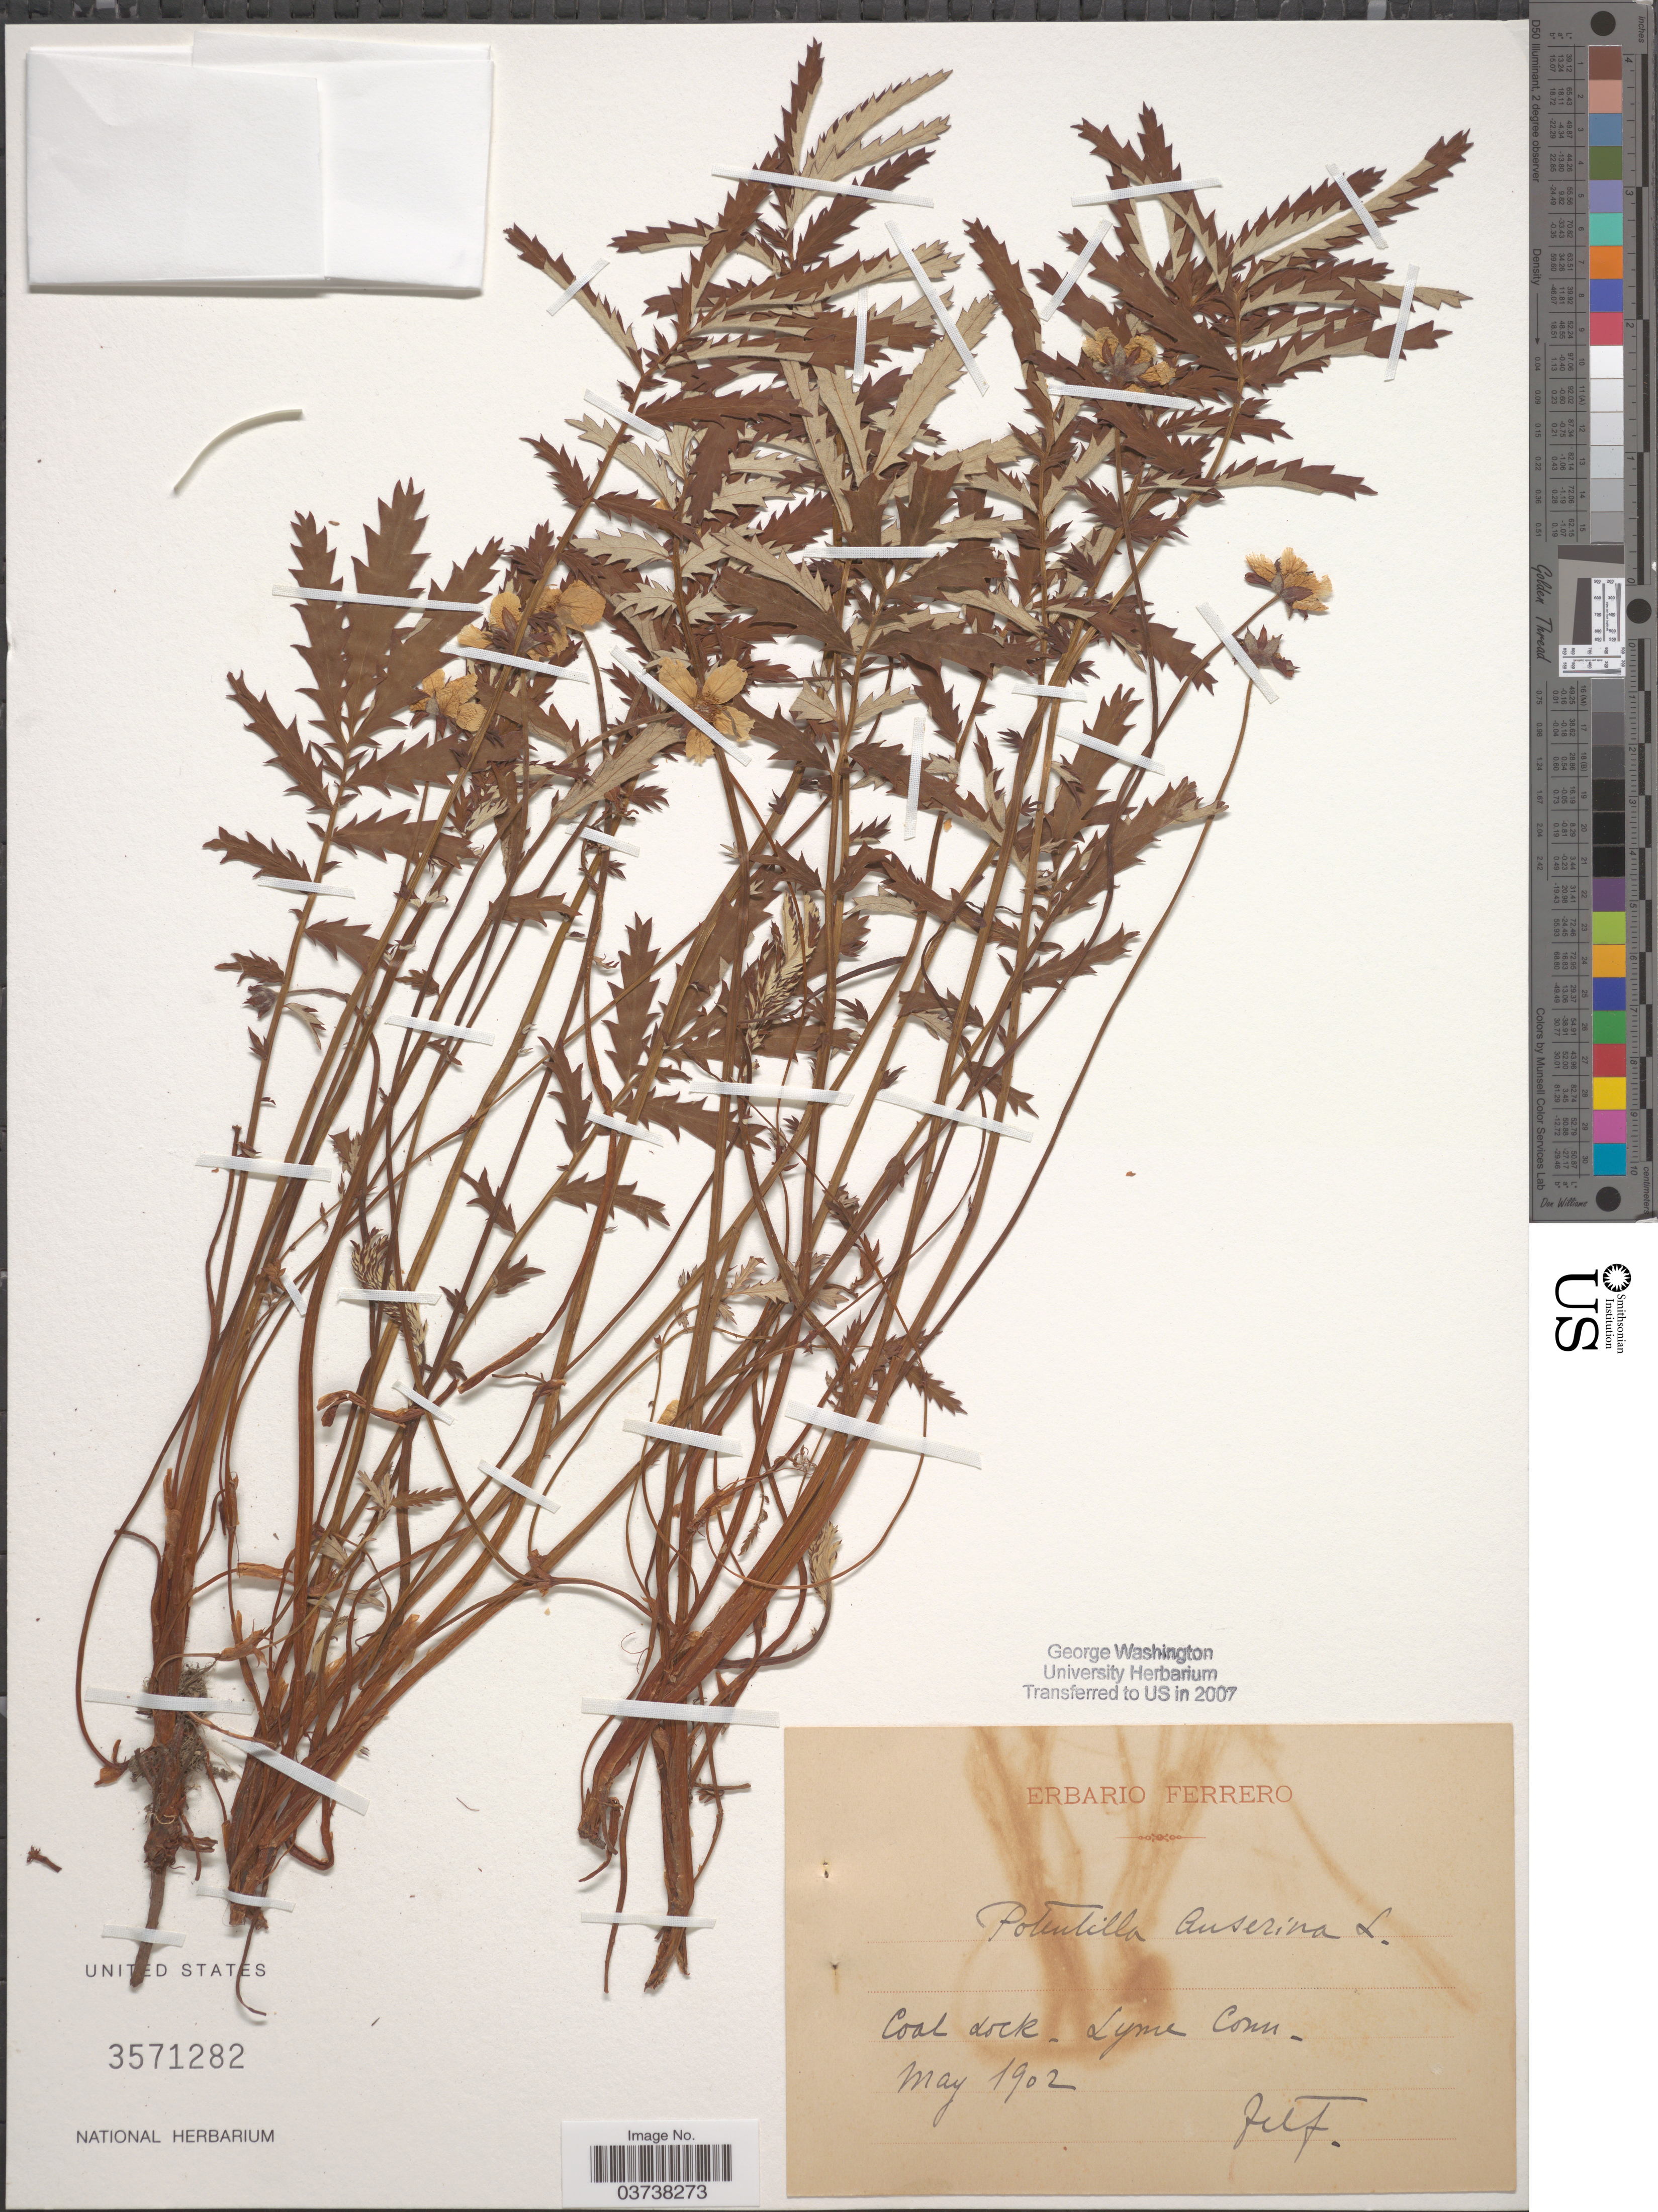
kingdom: Plantae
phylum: Tracheophyta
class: Magnoliopsida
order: Rosales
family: Rosaceae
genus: Argentina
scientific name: Argentina anserina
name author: (L.) Rydb.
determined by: Strong, Mark T., (BOT), Smithsonian Institution - National Museum of Natural History (UNITED STATES)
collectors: F. Ferrero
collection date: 1902-05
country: United States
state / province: Connecticut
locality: Coal Lock, Lyme.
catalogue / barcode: US 3571282